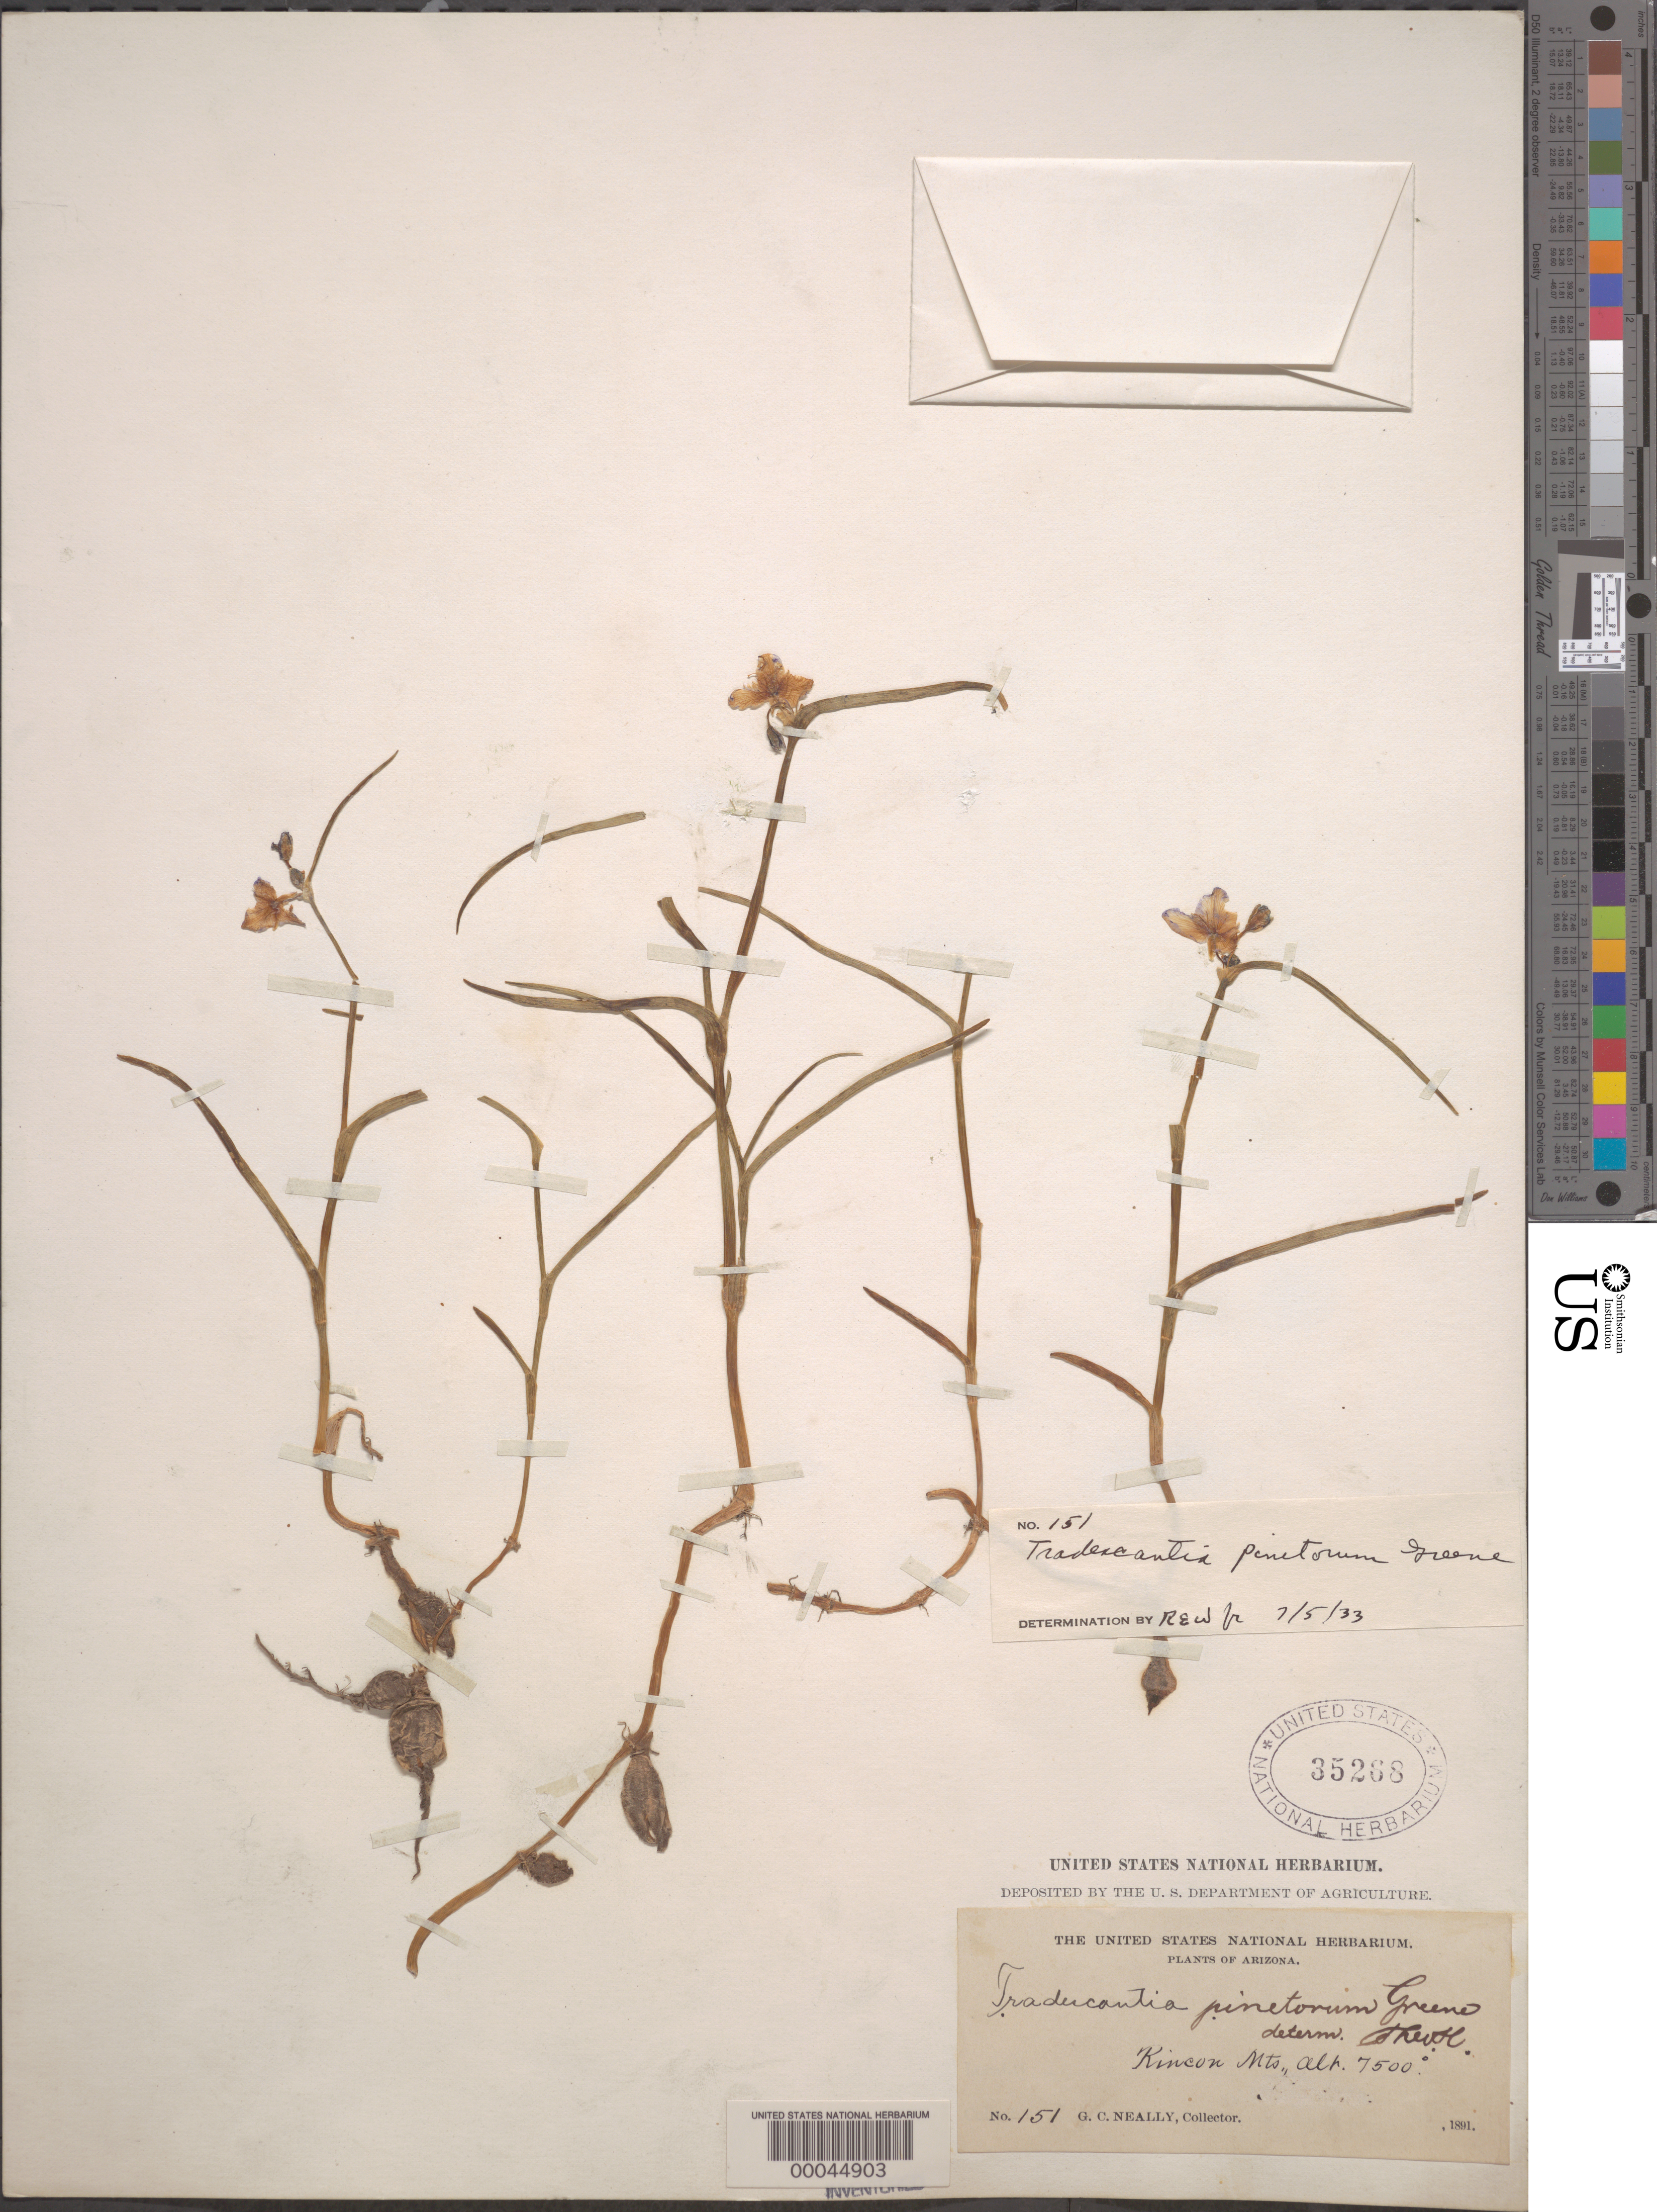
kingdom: Plantae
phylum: Tracheophyta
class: Liliopsida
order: Commelinales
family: Commelinaceae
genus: Tradescantia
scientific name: Tradescantia pinetorum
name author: Greene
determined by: Woodson, R. E., Jr.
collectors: G. C. Nealley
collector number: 151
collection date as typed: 1891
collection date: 1891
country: United States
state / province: Arizona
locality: Rincon mts.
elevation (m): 2288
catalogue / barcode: US 35268